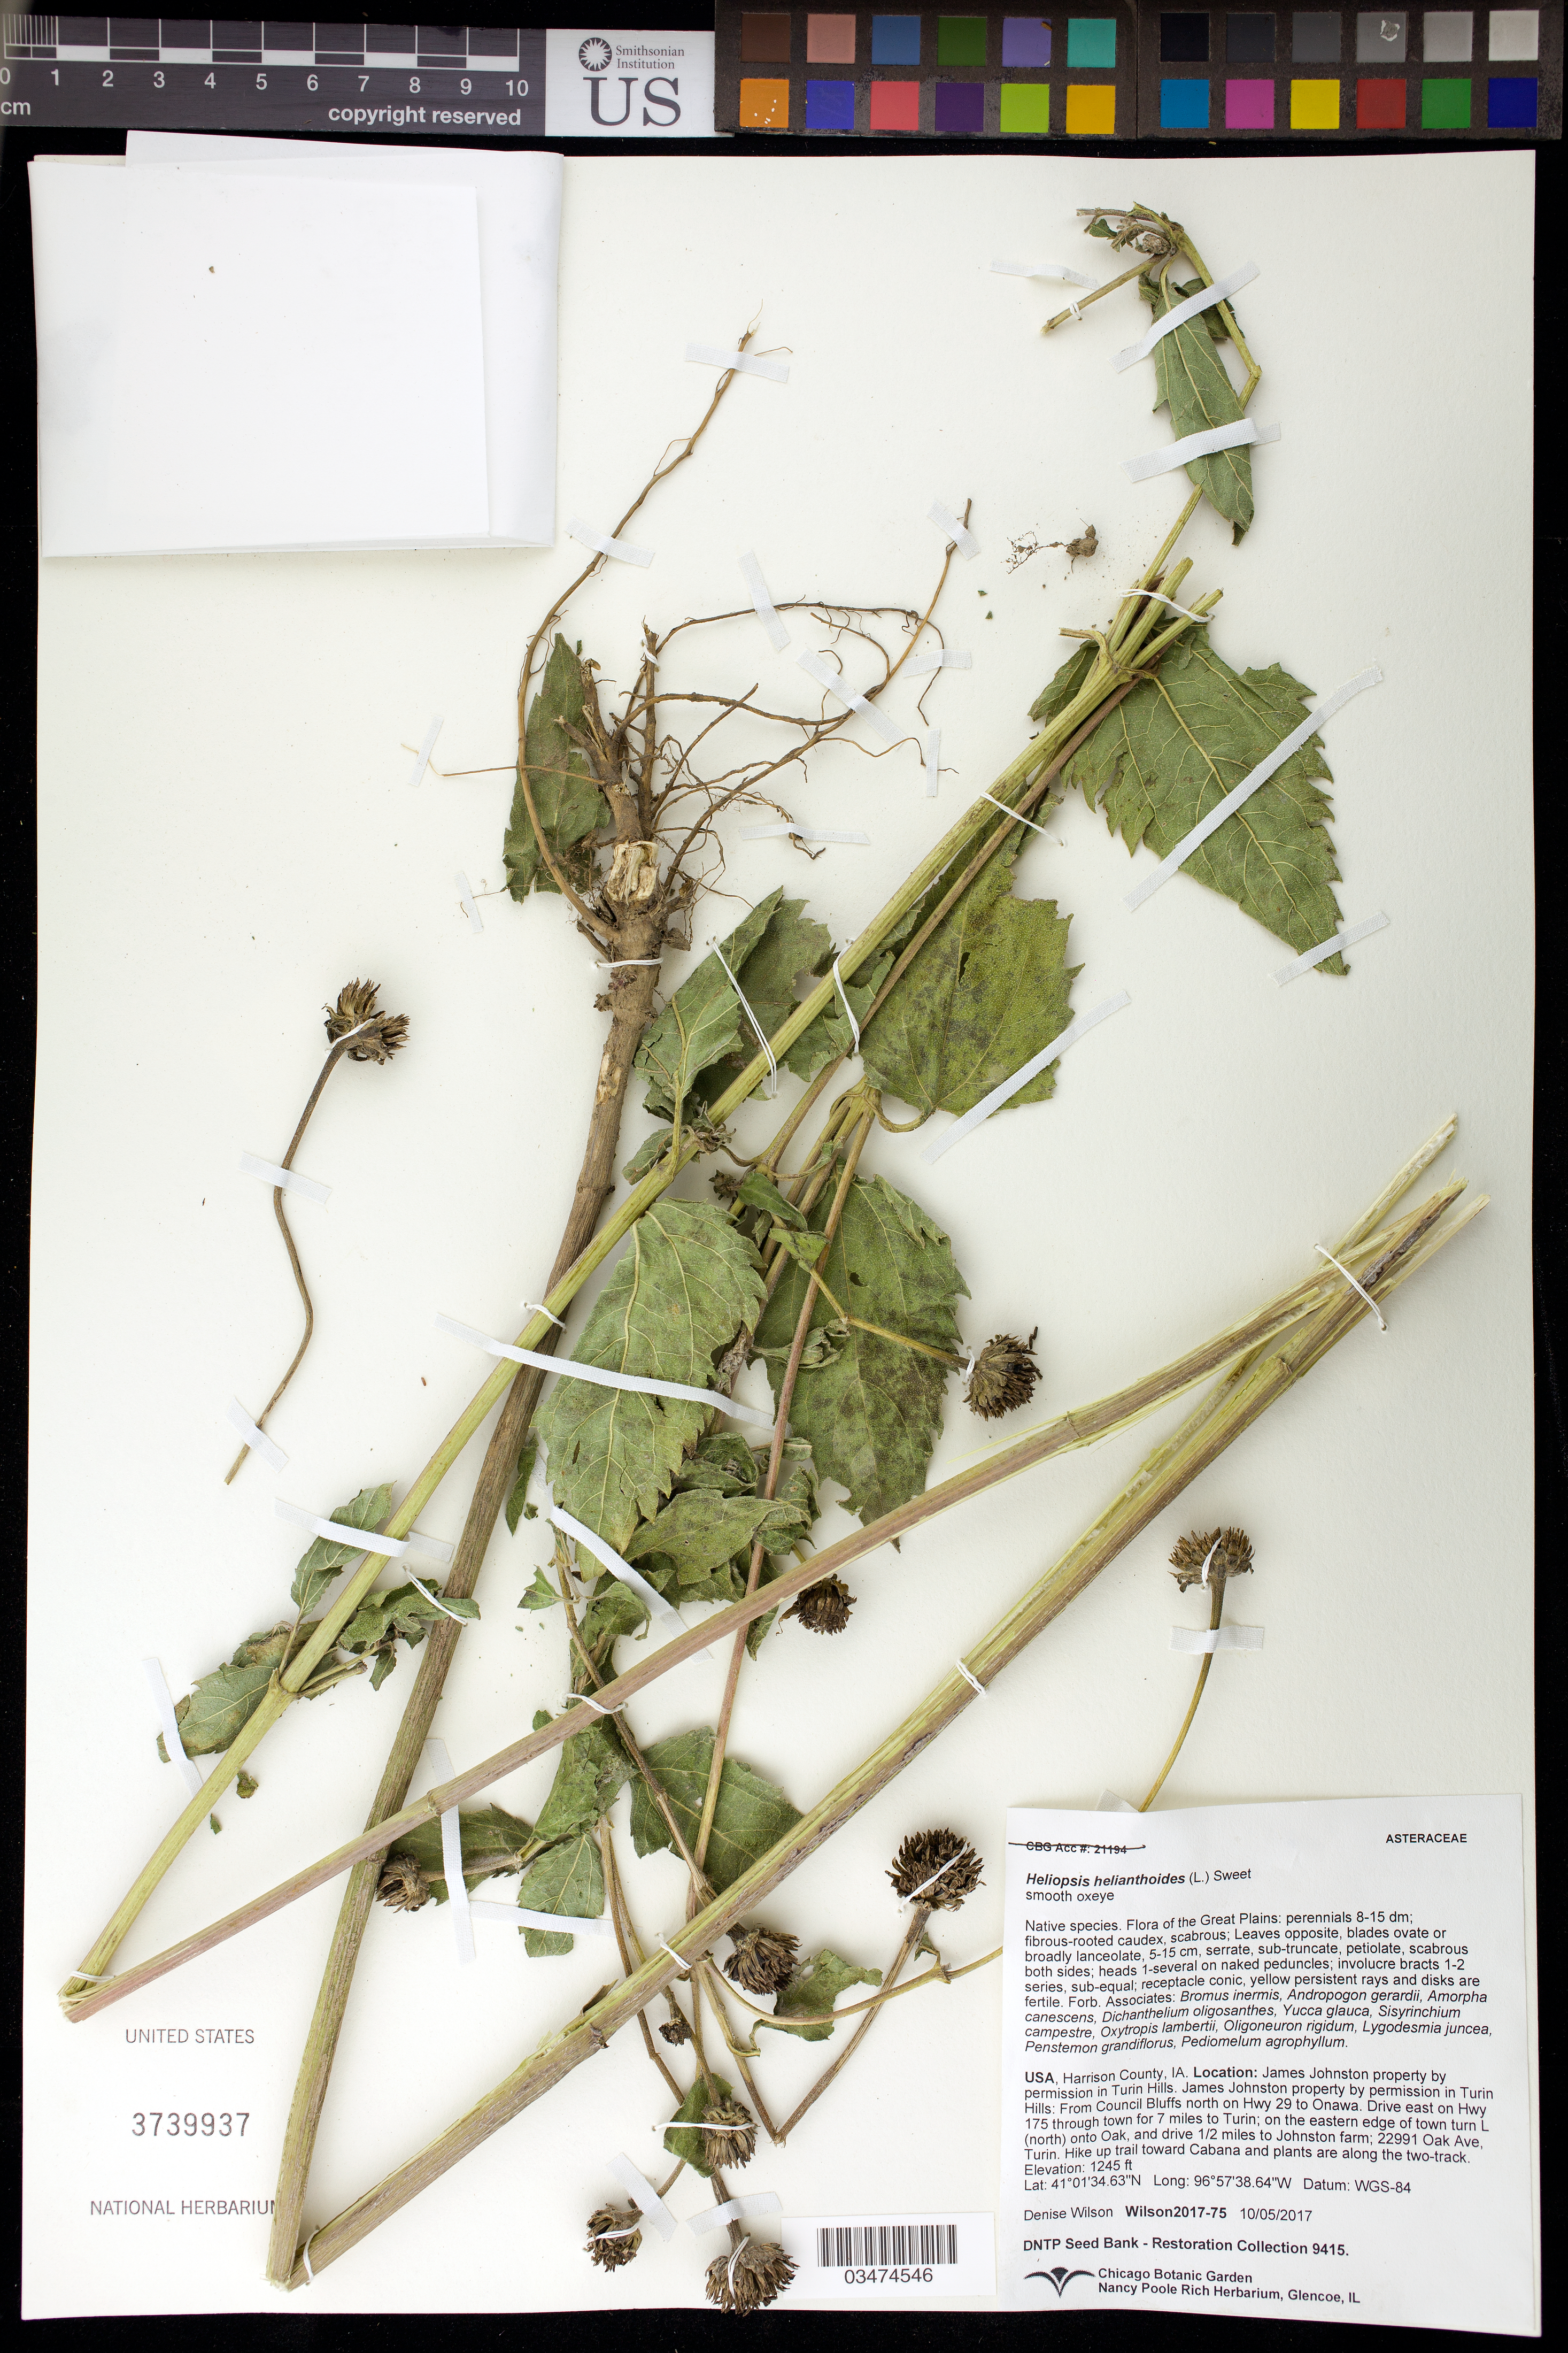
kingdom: Plantae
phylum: Tracheophyta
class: Magnoliopsida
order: Asterales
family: Asteraceae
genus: Heliopsis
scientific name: Heliopsis helianthoides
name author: (L.) Sweet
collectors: D. Wilson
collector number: Wilson2017-75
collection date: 2017-10-05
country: United States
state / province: Iowa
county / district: Harrison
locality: James Johnson property in Turin Hills: 22991 Oak Ave, Turin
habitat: With Bromus inermis , Penstimon grandiflorus, Oxytropis lambertii, ect.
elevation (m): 379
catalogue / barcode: US 3739937